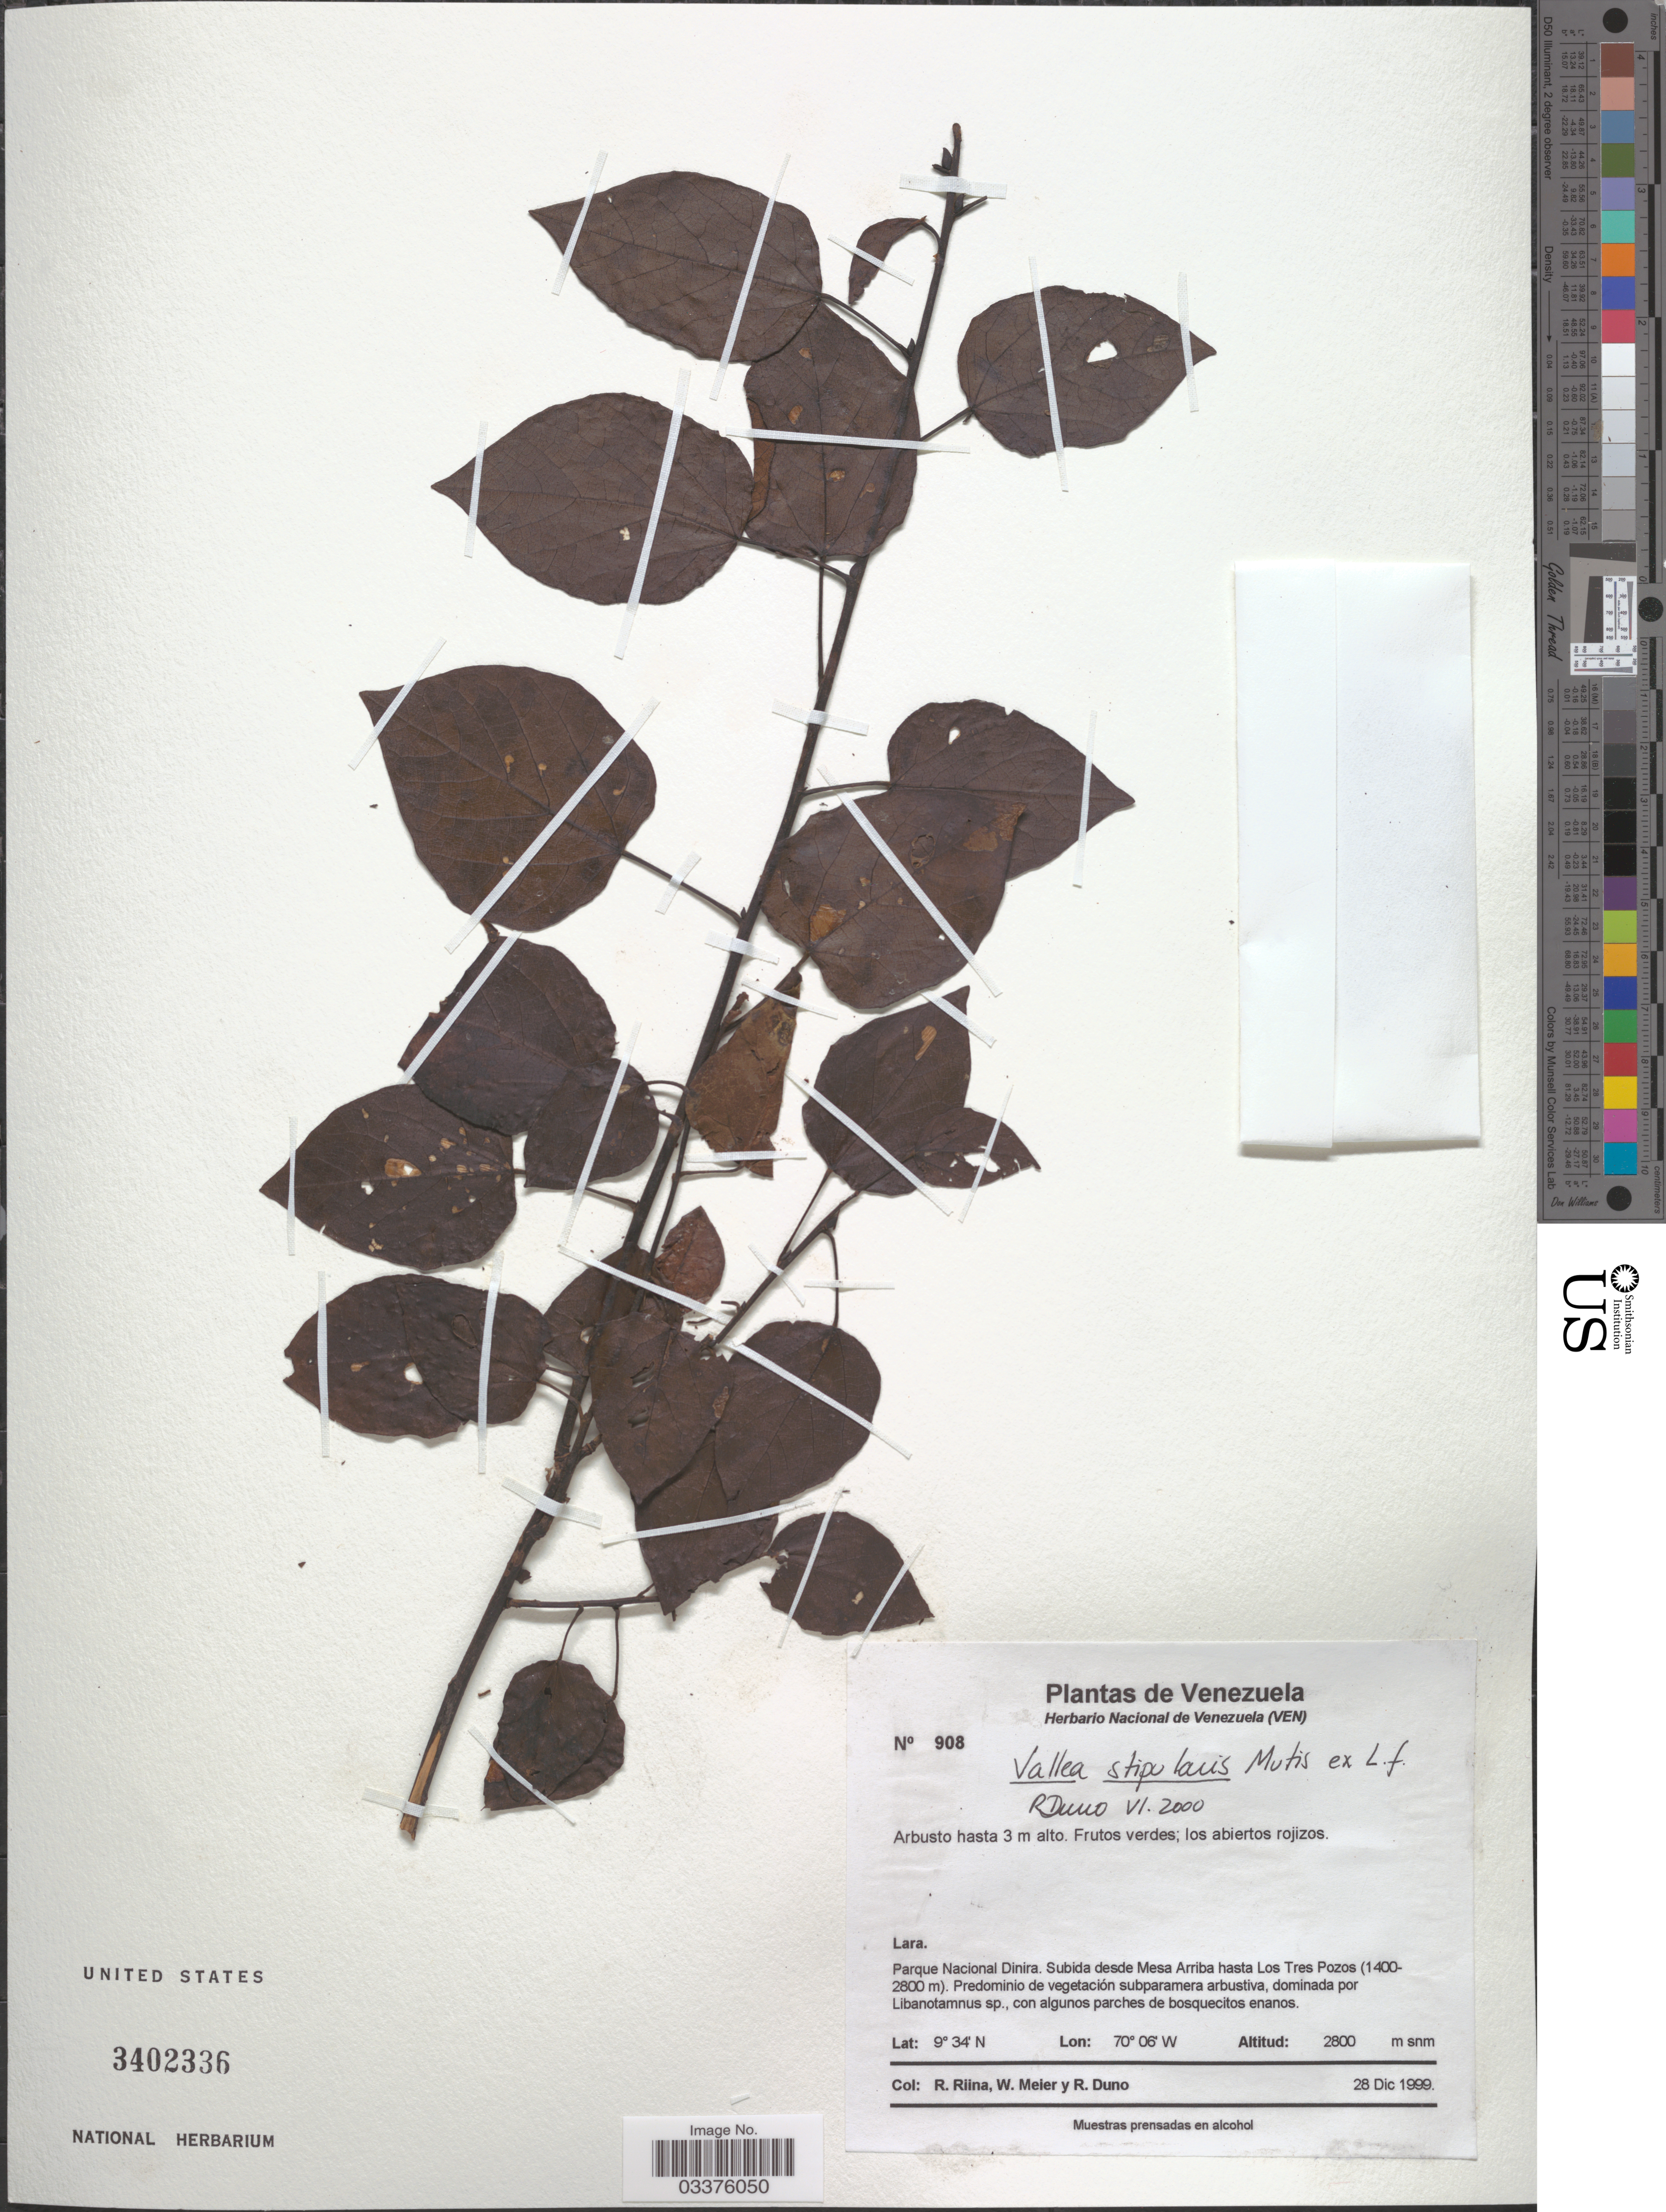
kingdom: Plantae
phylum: Tracheophyta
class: Magnoliopsida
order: Oxalidales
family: Elaeocarpaceae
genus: Vallea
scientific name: Vallea stipularis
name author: L. f.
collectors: R. Riina, W. Meier & R. Duno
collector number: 908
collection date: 1999-12-28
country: Venezuela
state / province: Lara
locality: Parque Nacional Dinira. Subida desde Mesa Arriba hasta Los Tres Pozos.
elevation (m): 2800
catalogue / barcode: US 3402336